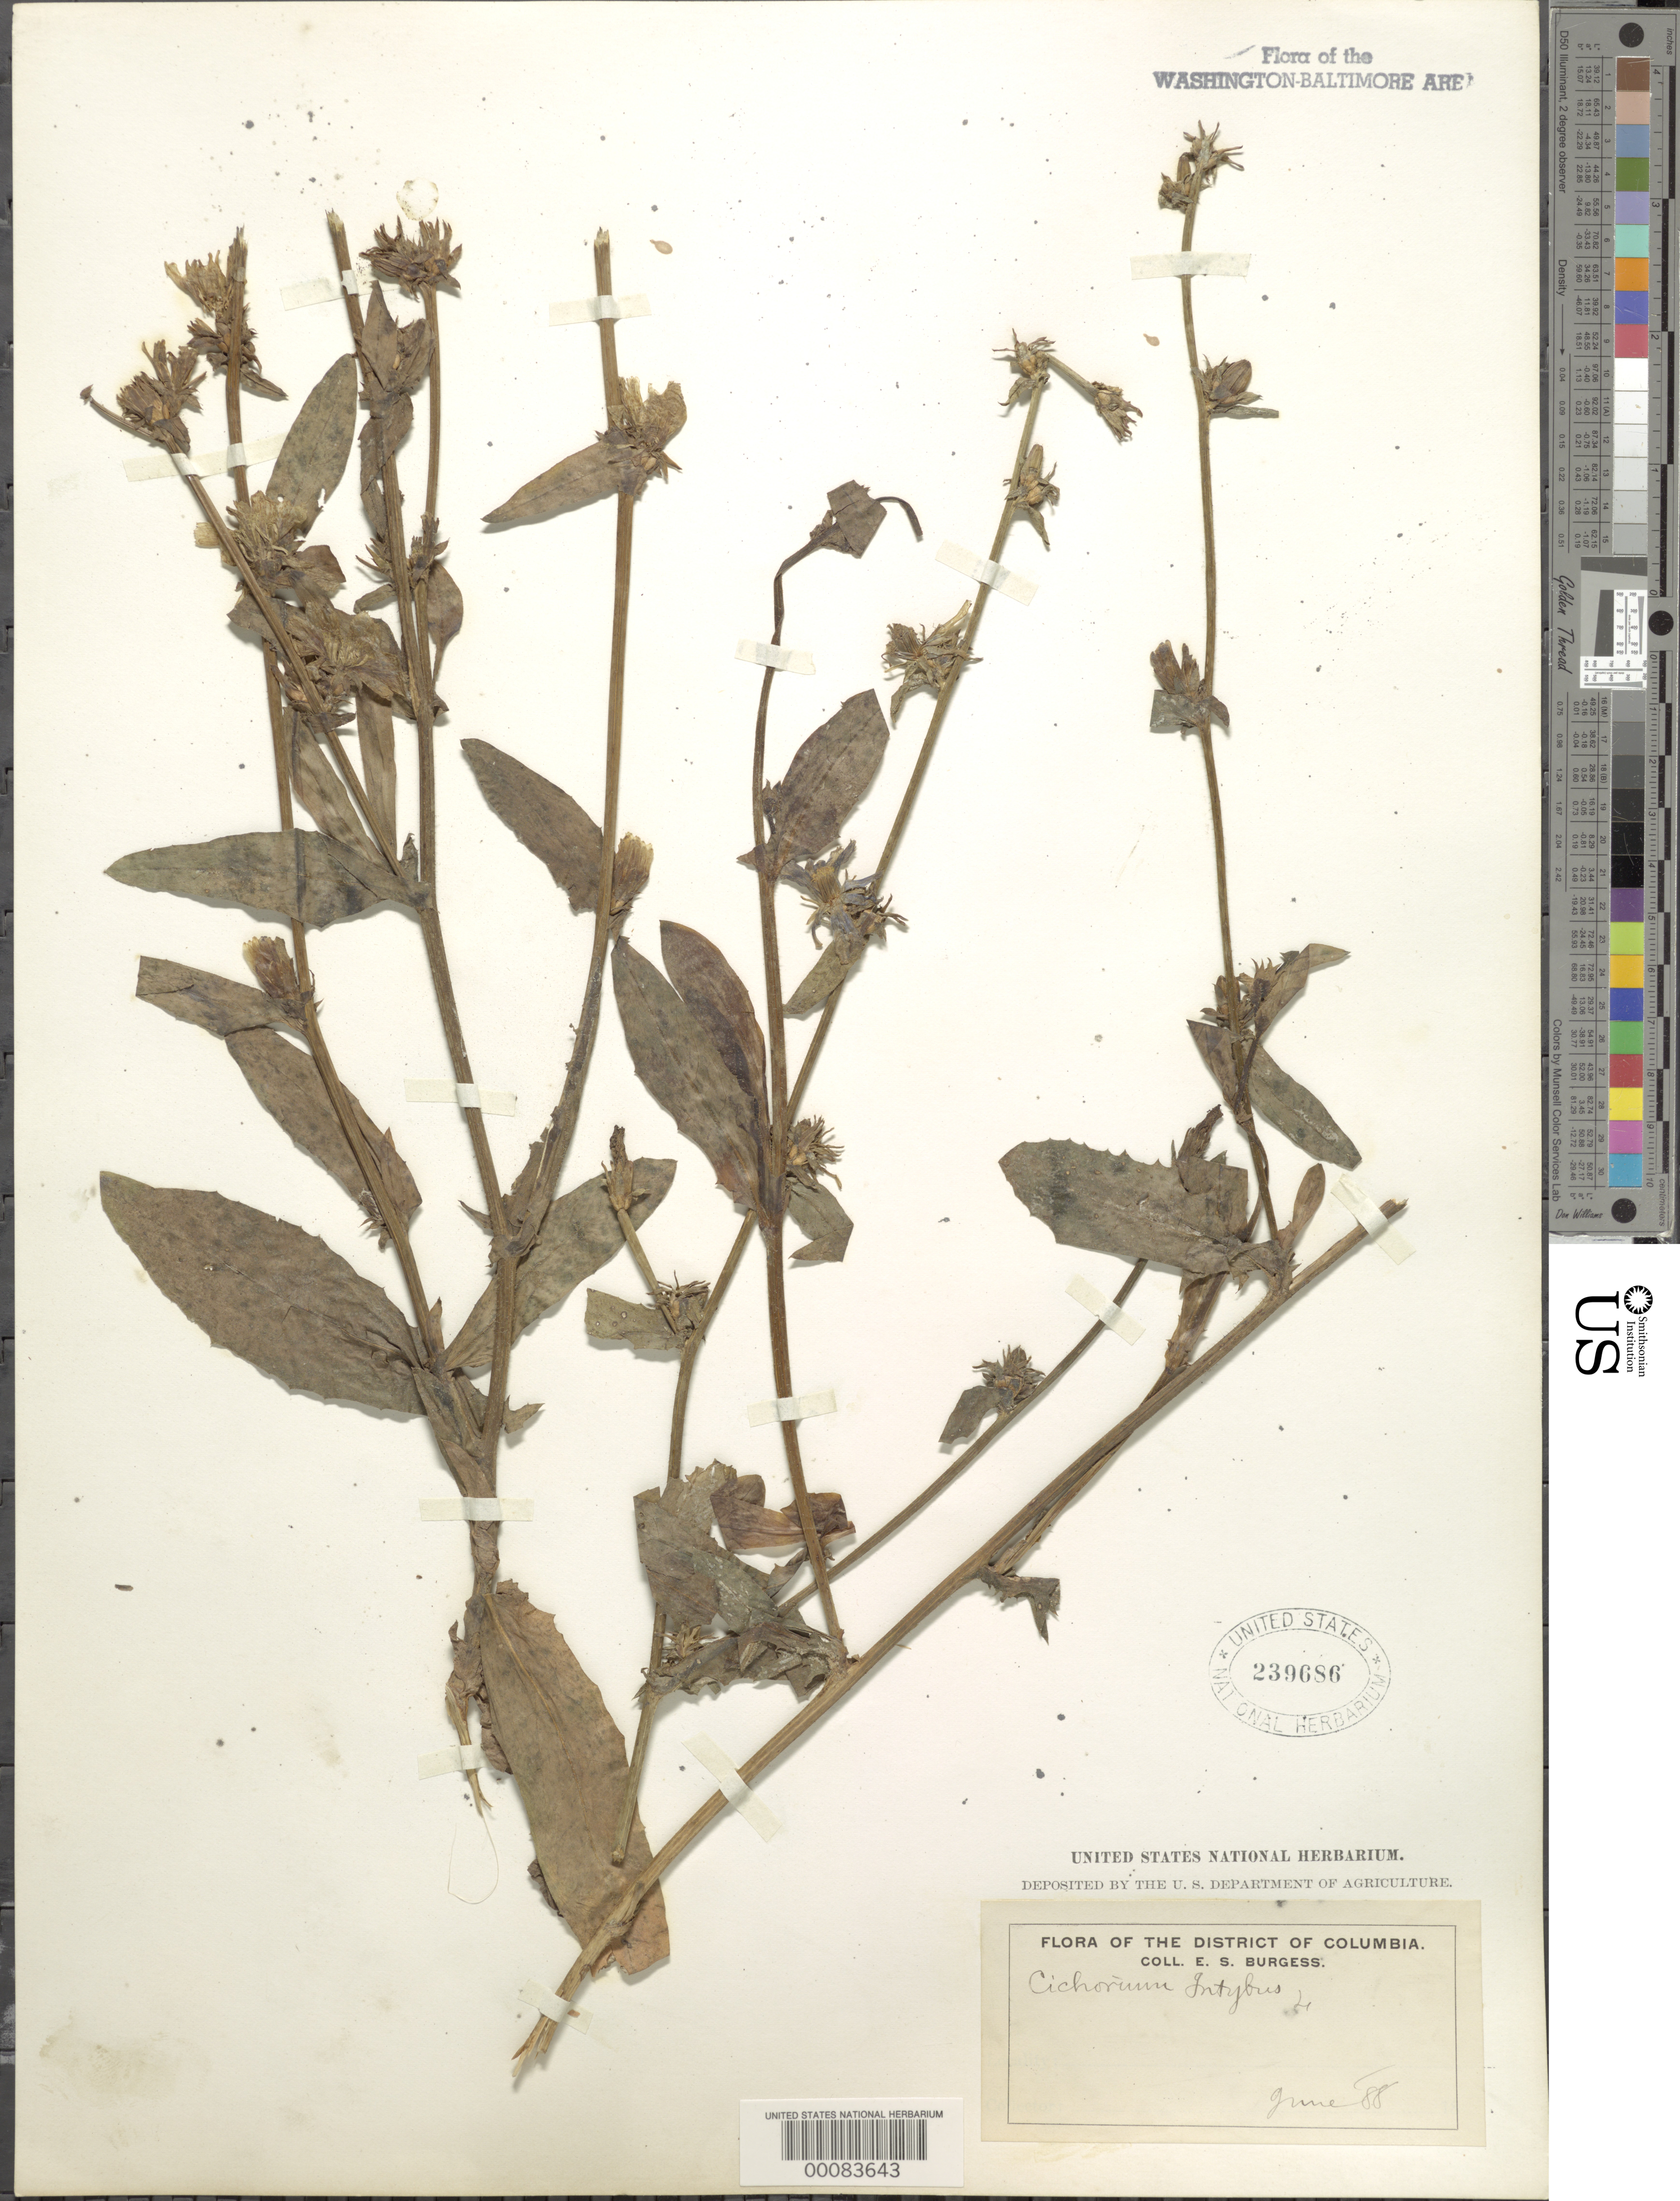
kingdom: Plantae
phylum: Tracheophyta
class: Magnoliopsida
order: Asterales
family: Asteraceae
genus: Cichorium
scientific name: Cichorium intybus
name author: L.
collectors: E. Burgess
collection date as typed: Jun 1888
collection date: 1888-06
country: United States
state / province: District of Columbia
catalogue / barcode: US 239686